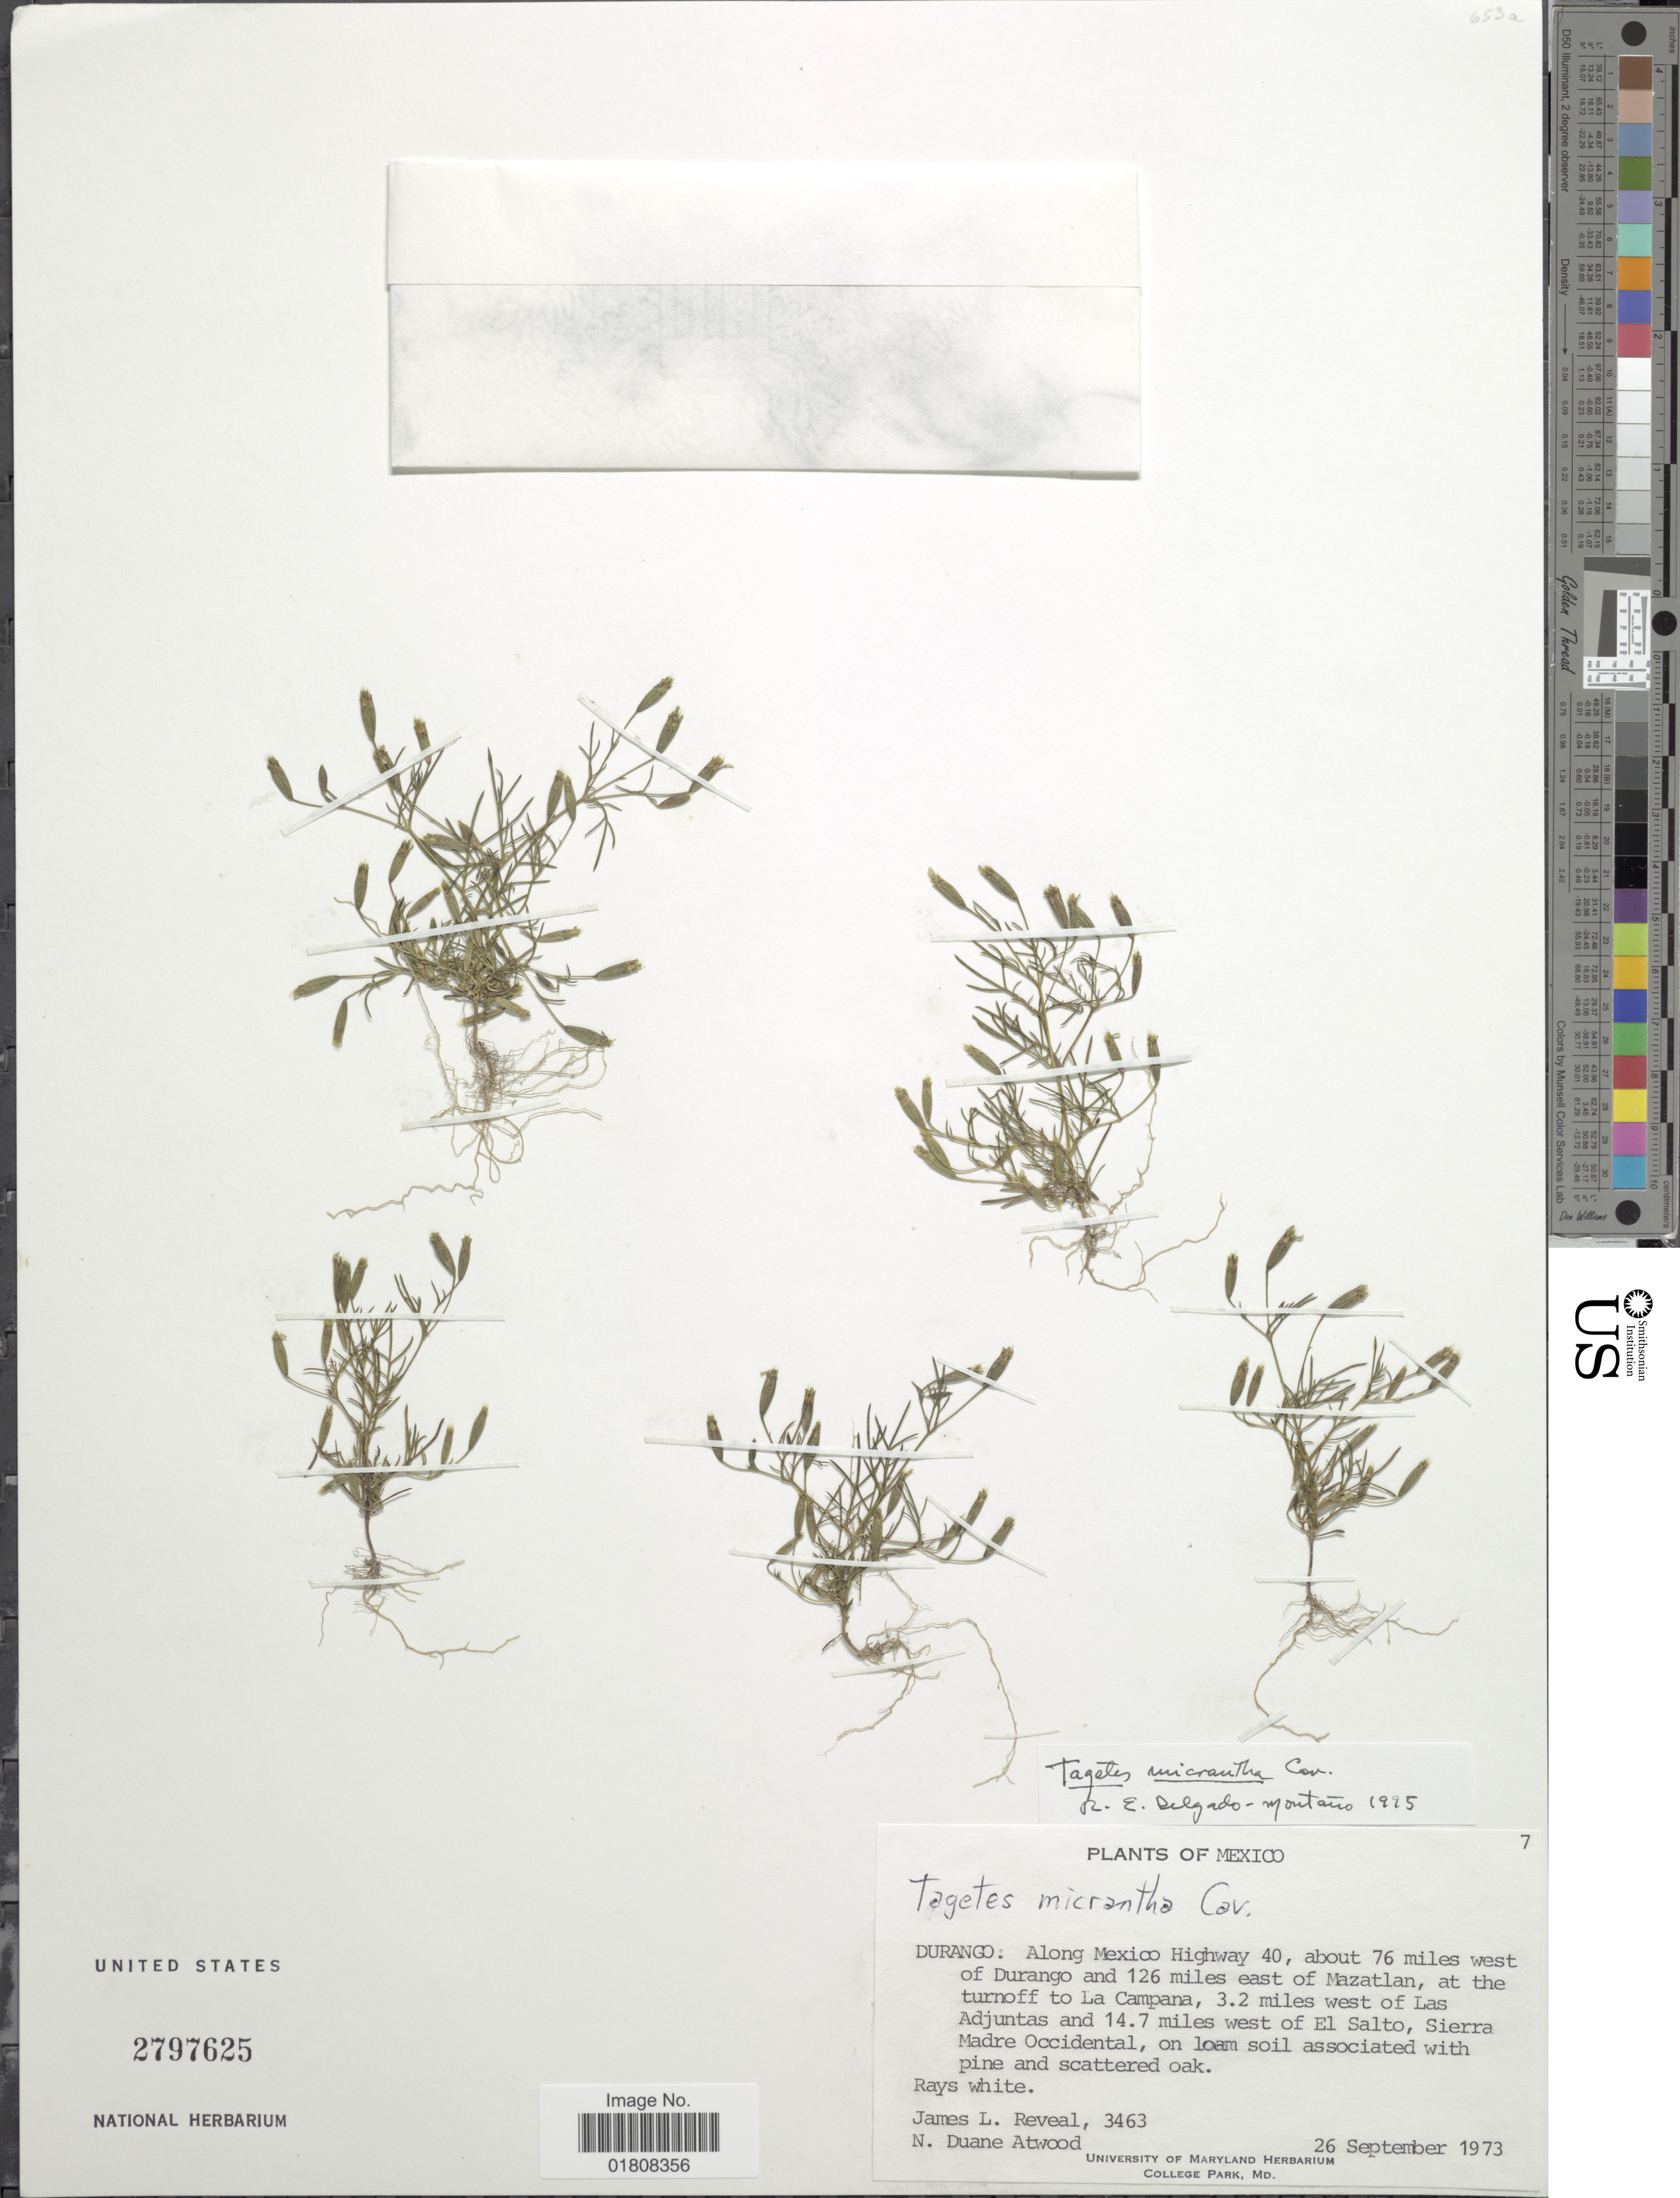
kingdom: Plantae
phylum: Tracheophyta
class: Magnoliopsida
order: Asterales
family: Asteraceae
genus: Tagetes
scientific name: Tagetes micrantha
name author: Cav.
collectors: J. L. Reveal & N. Atwood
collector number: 3463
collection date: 1973-09-26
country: Mexico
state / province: Durango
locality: Along Mexico Highway 40, about 76 miles west of Durango and 126 miles east of Mazatlan, at the turnoff to La Campana, 3.2 miles west of Las Adjuntas and 14.7 mileswest of E Salto, Sierra Madre Occidental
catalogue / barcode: US 2797625